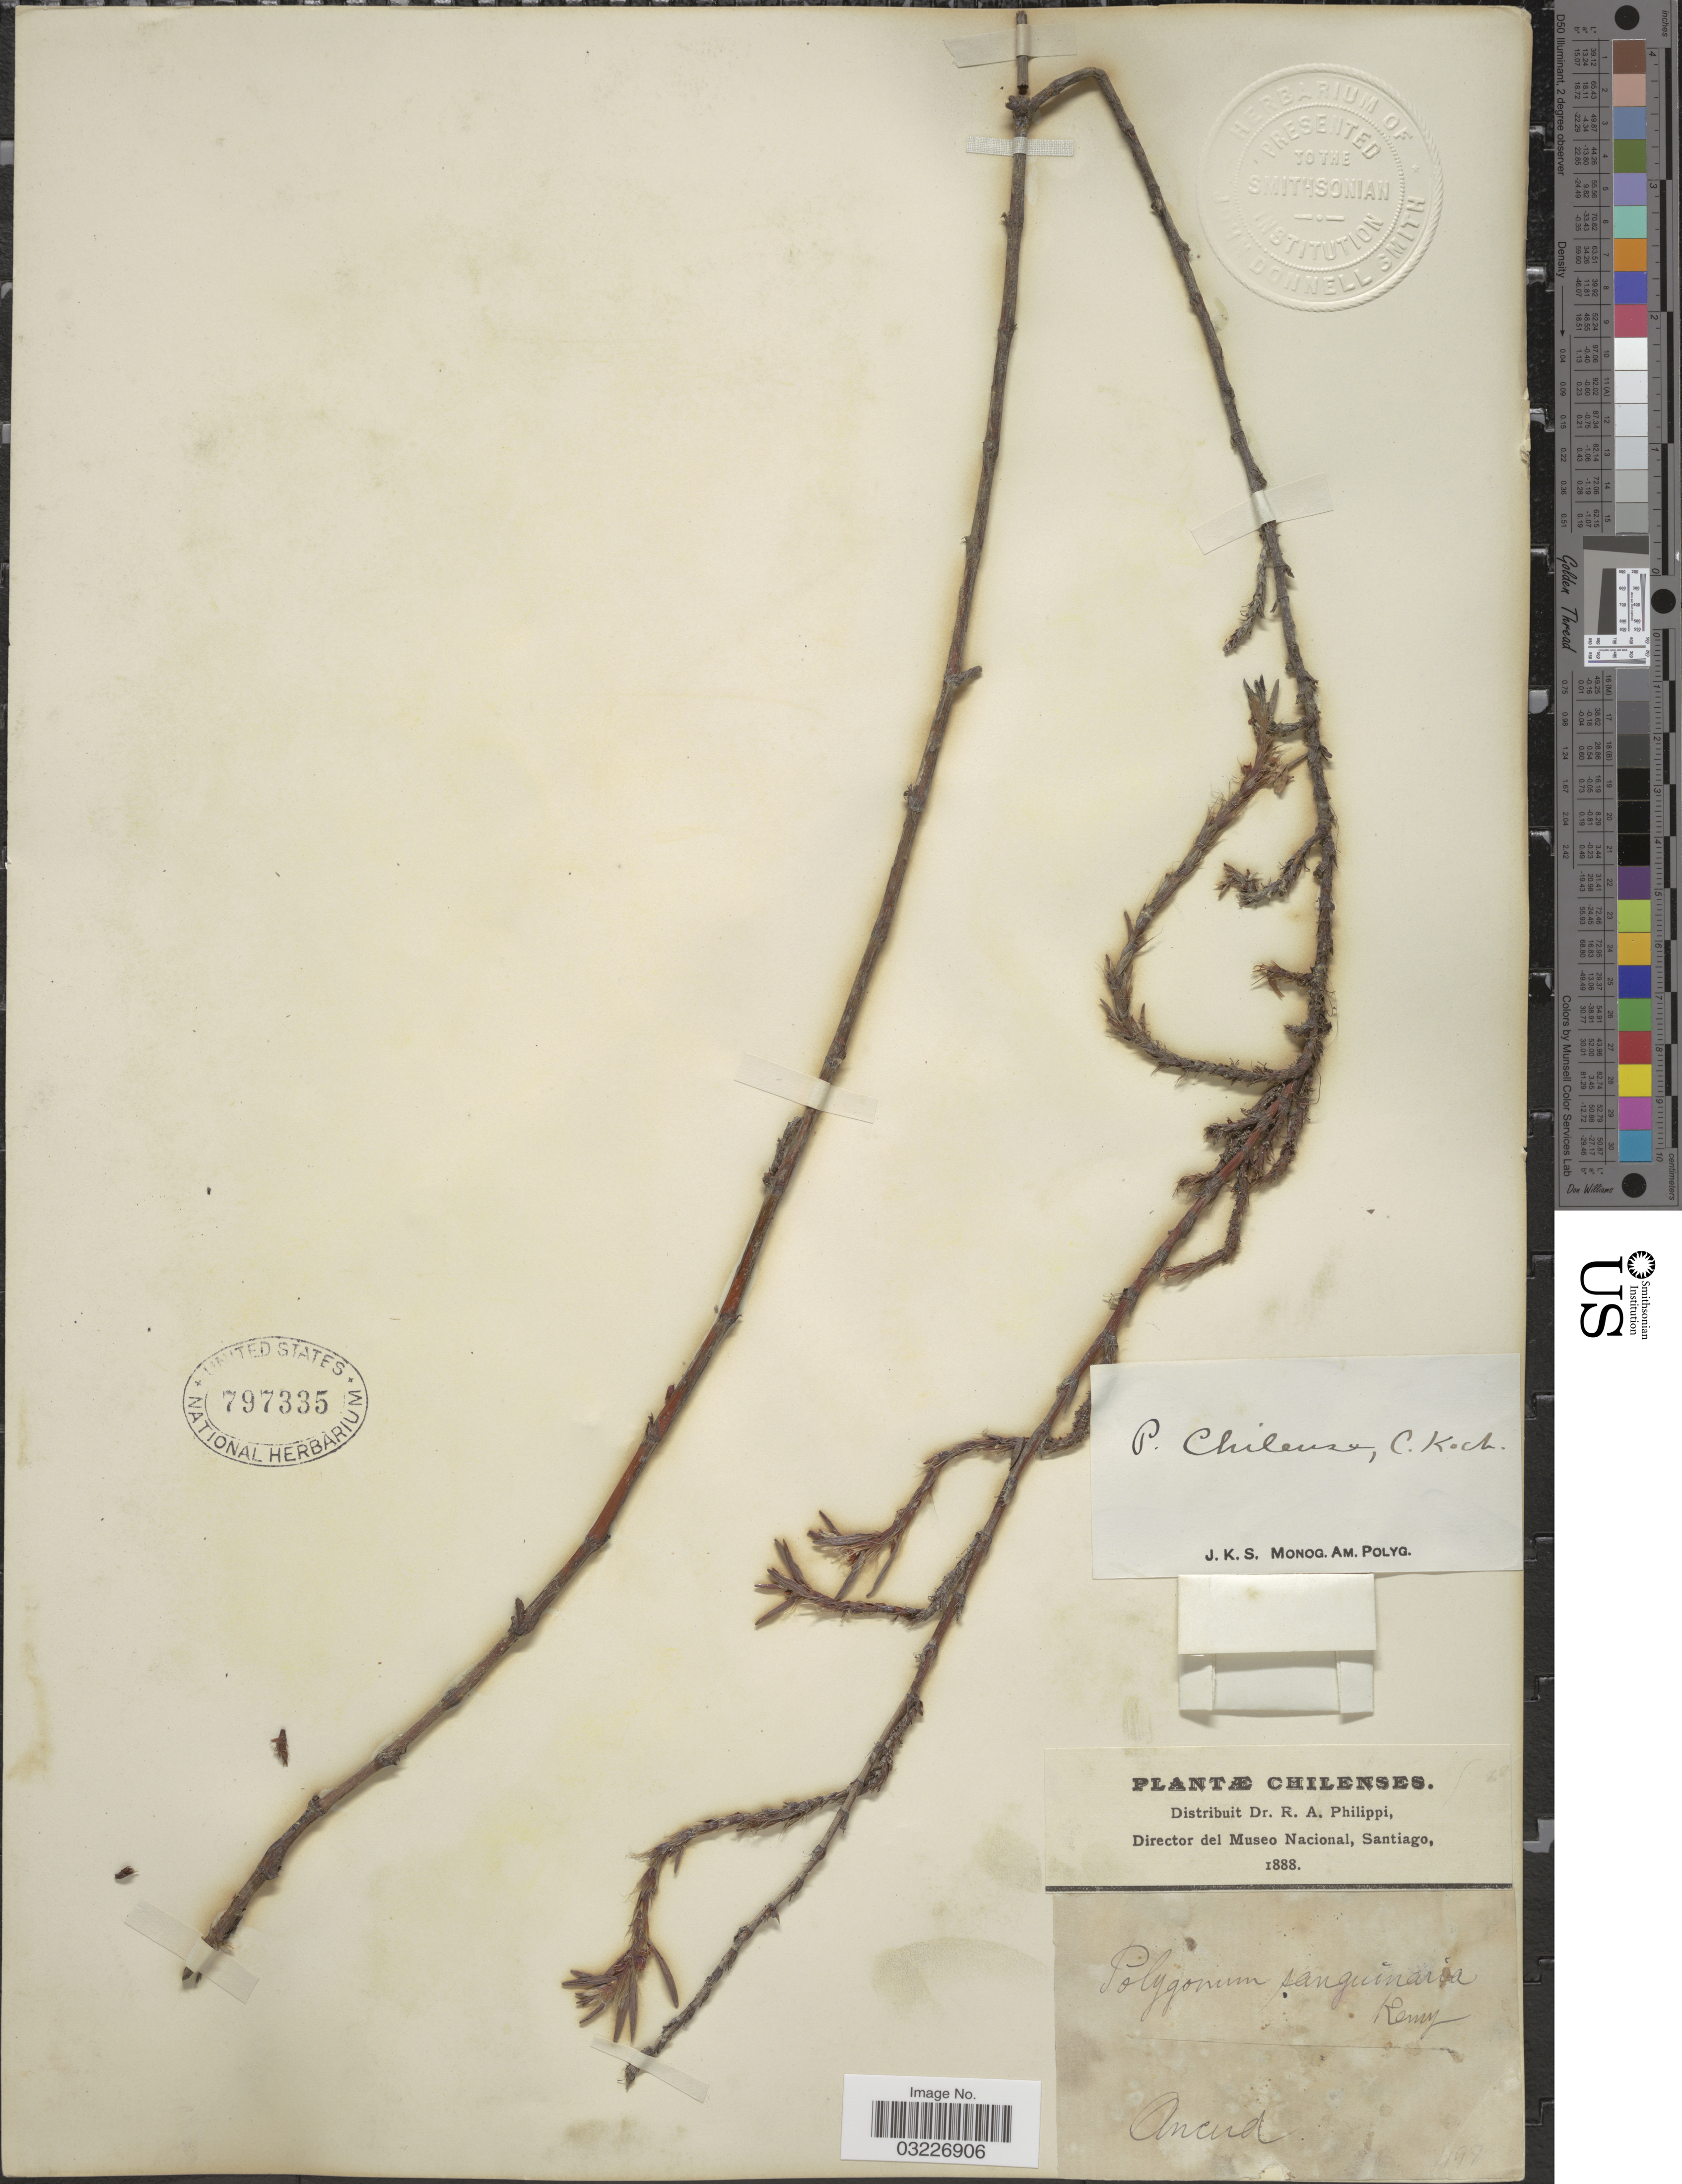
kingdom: Plantae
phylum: Tracheophyta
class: Magnoliopsida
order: Caryophyllales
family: Polygonaceae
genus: Polygonum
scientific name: Polygonum maritimum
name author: L.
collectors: ex. herb. R.A. Philippi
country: Chile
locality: Ancud.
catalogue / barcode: US 797335